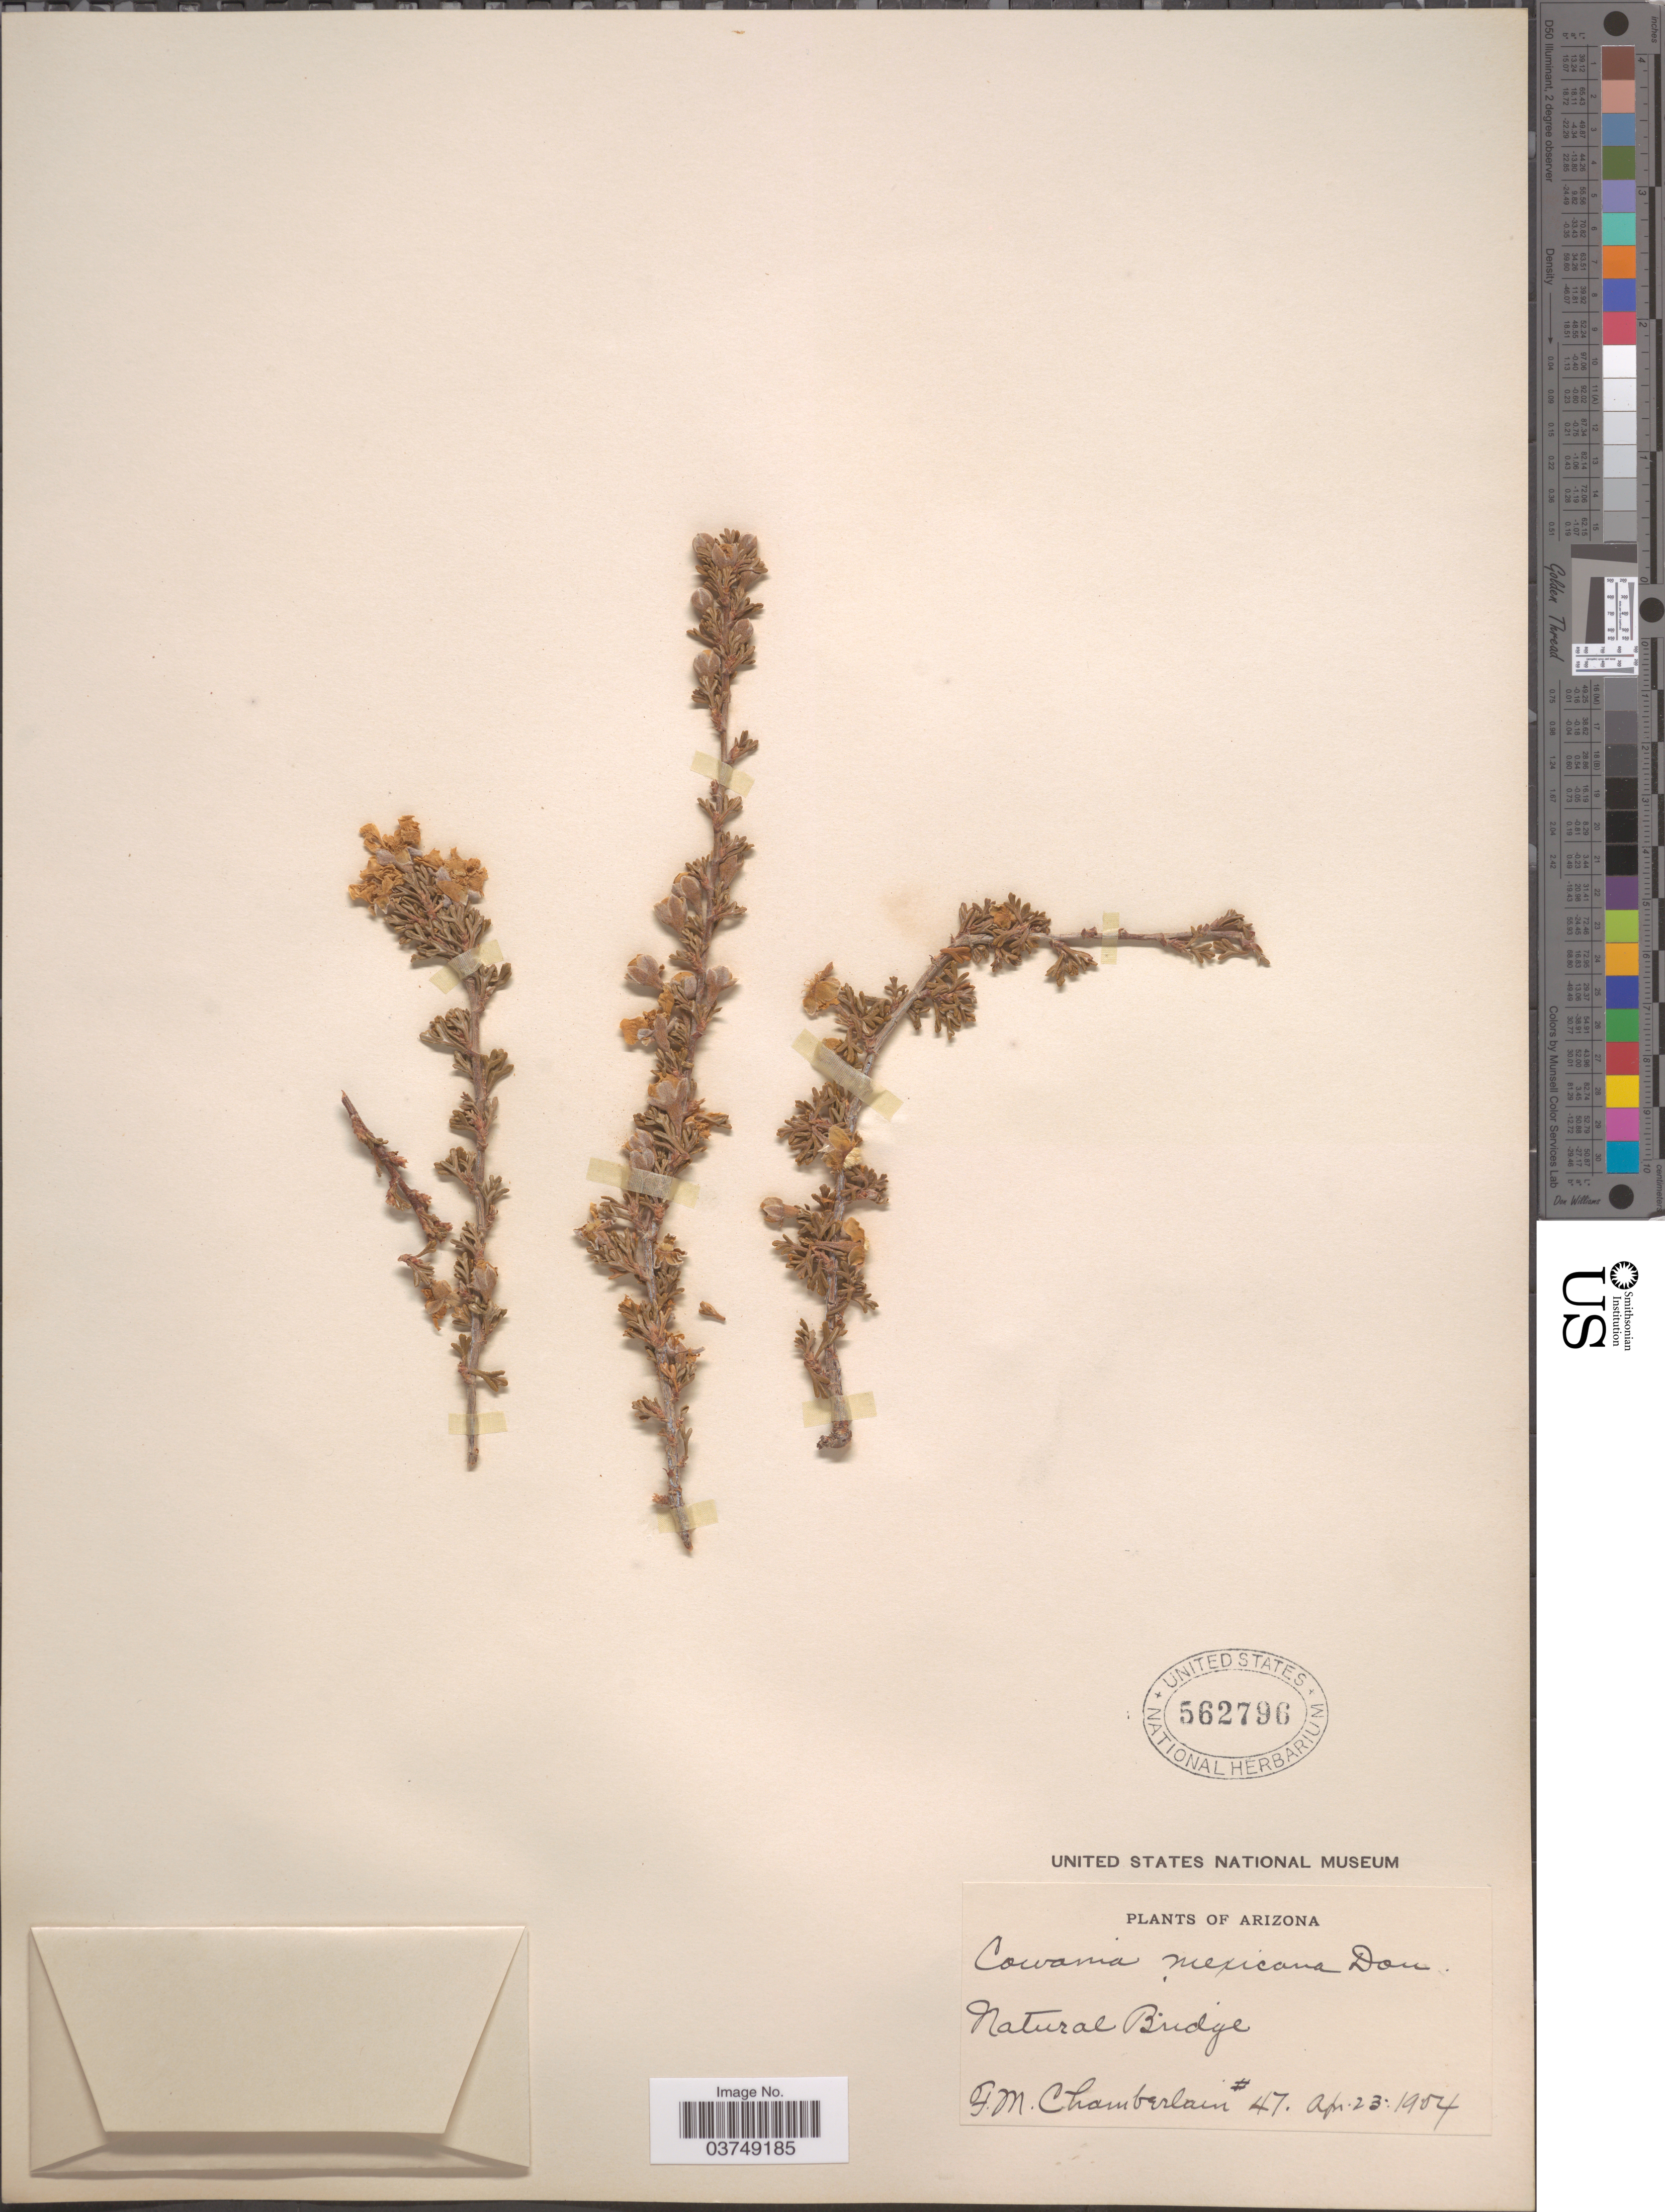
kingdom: Plantae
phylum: Tracheophyta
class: Magnoliopsida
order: Rosales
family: Rosaceae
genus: Purshia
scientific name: Purshia stansburyana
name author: (Torr.) Henrickson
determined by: Strong, Mark T., (BOT), Smithsonian Institution - National Museum of Natural History (UNITED STATES)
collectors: F. Chamberlain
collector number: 47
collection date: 1904-04-23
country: United States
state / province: Arizona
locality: Natural Bridge.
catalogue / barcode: US 562796